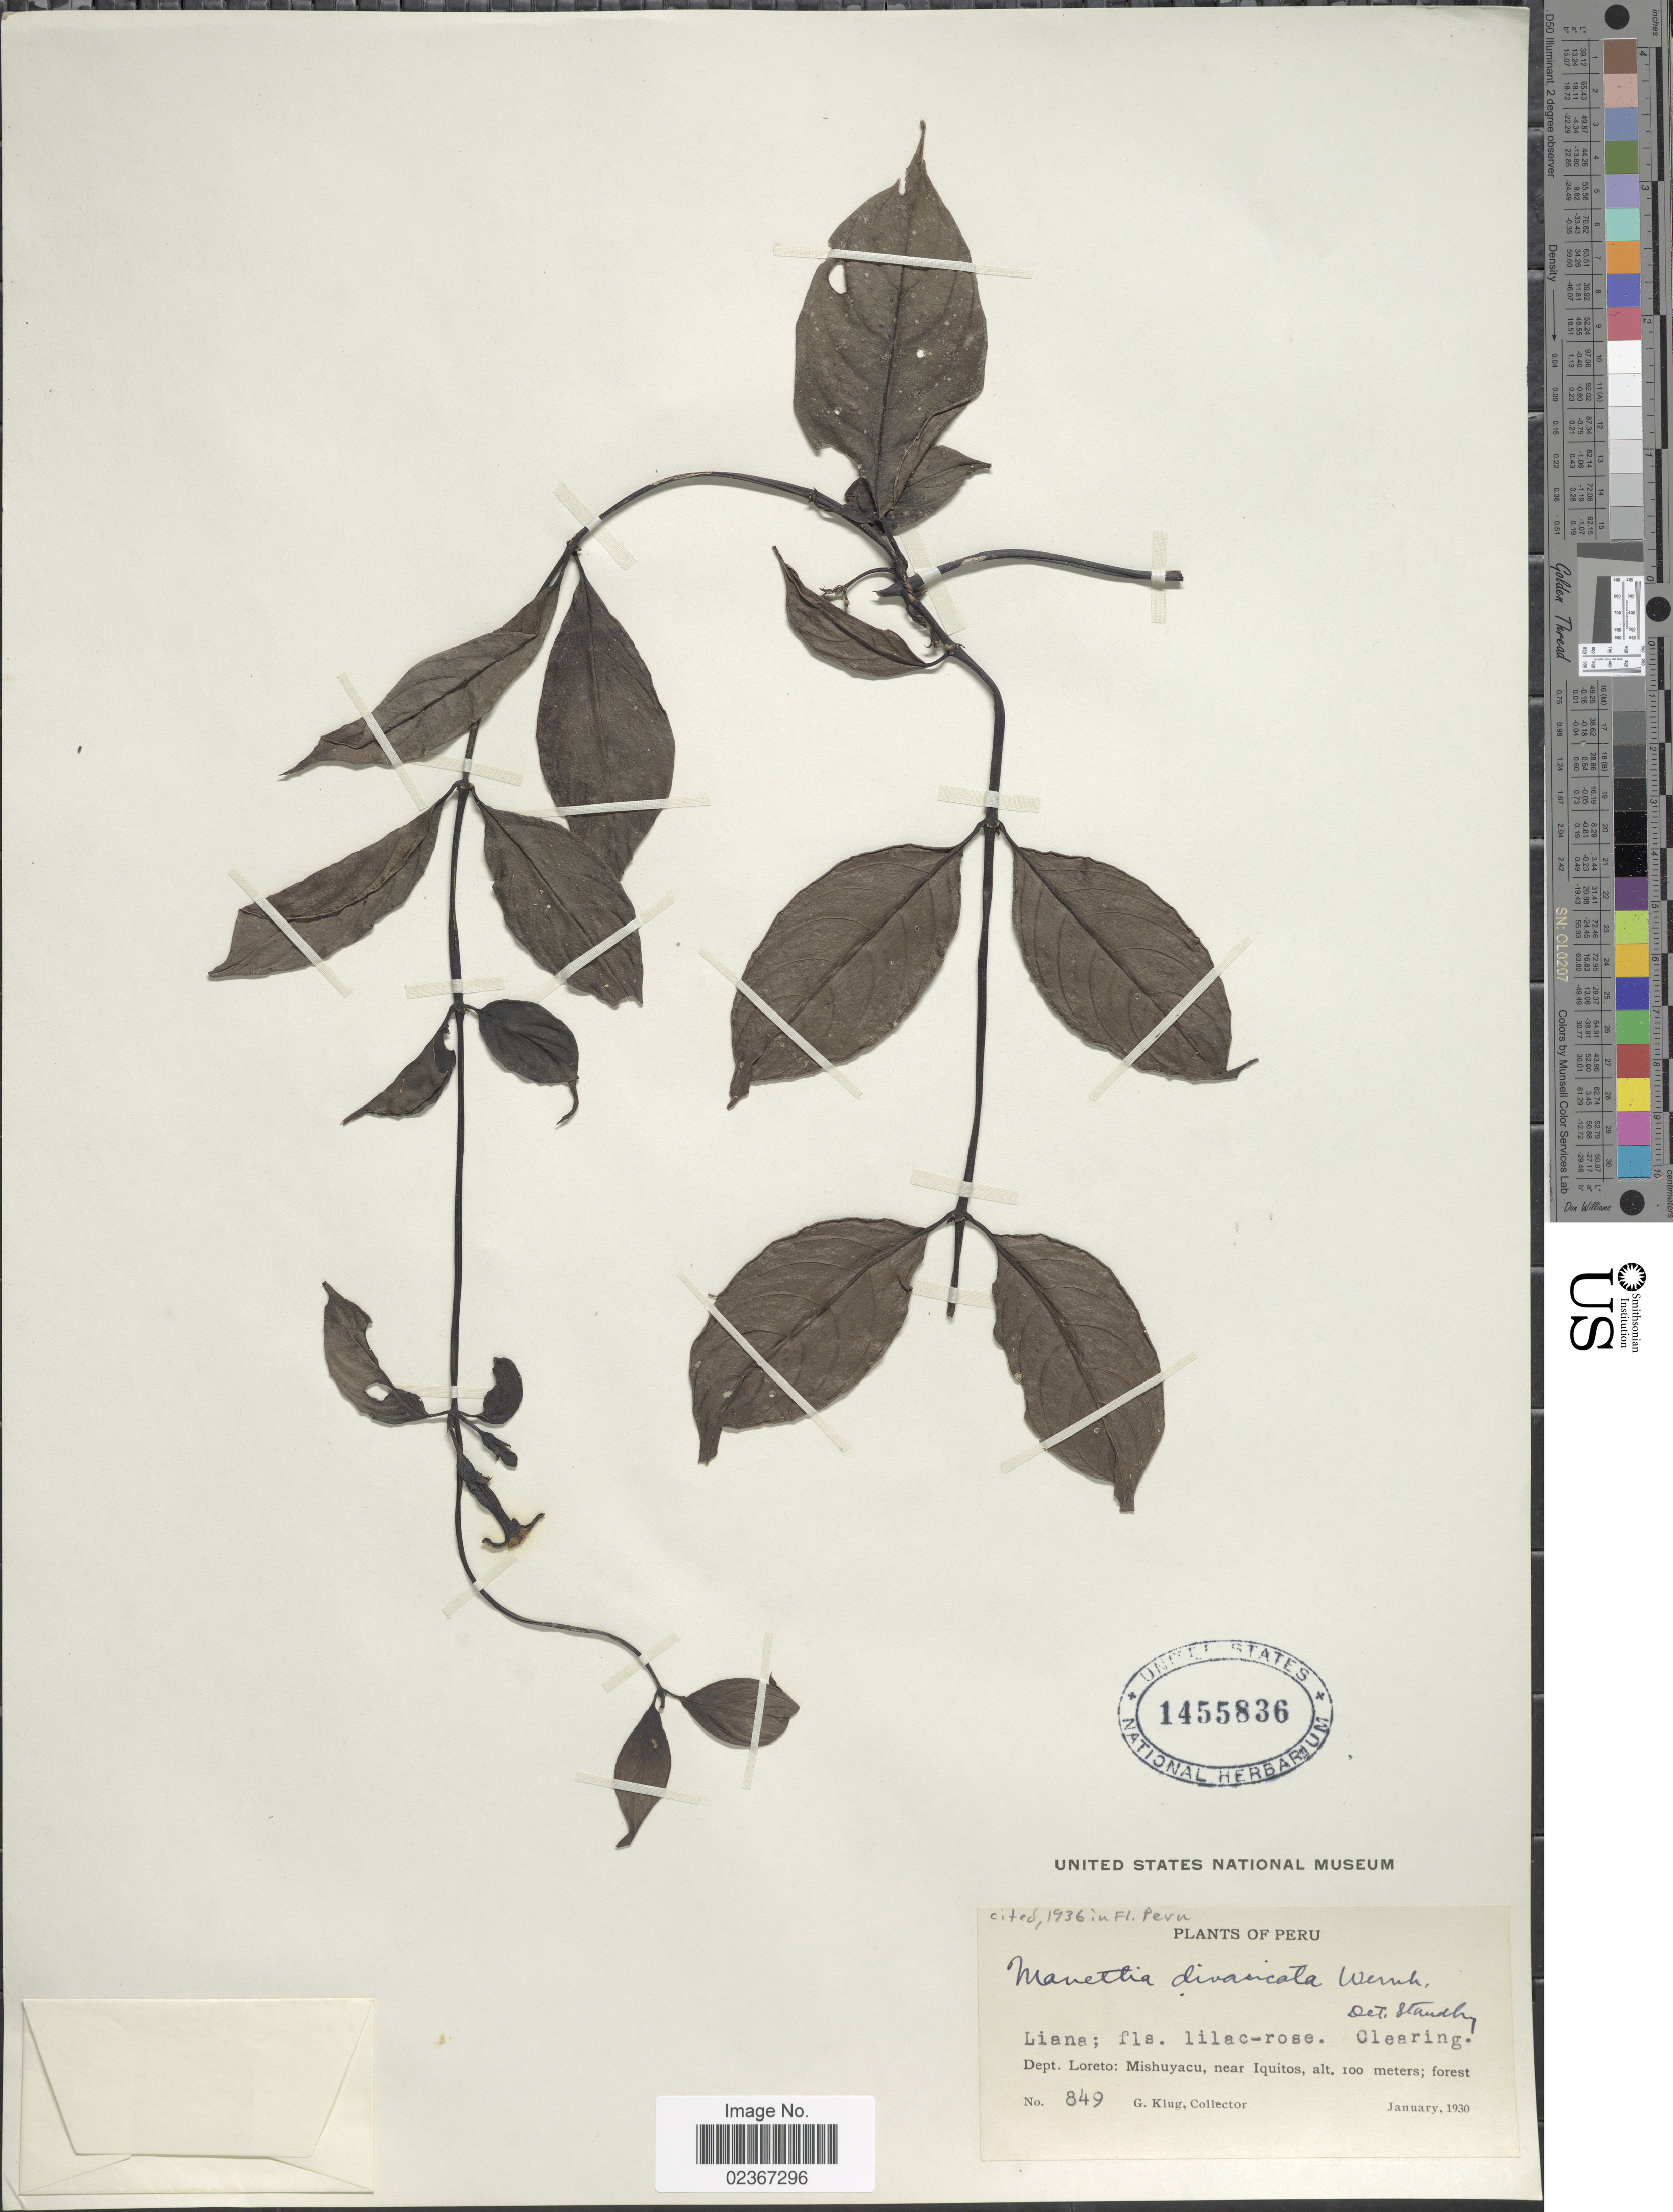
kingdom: Plantae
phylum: Tracheophyta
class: Magnoliopsida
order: Gentianales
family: Rubiaceae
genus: Manettia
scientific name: Manettia glandulosa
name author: Poepp.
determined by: Kirkbride, J. H., Jr.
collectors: G. Klug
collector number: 849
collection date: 1930-01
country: Peru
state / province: Loreto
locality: Dept. Loreto: Mishuyacu, near Iquitos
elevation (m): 100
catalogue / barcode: US 1455836